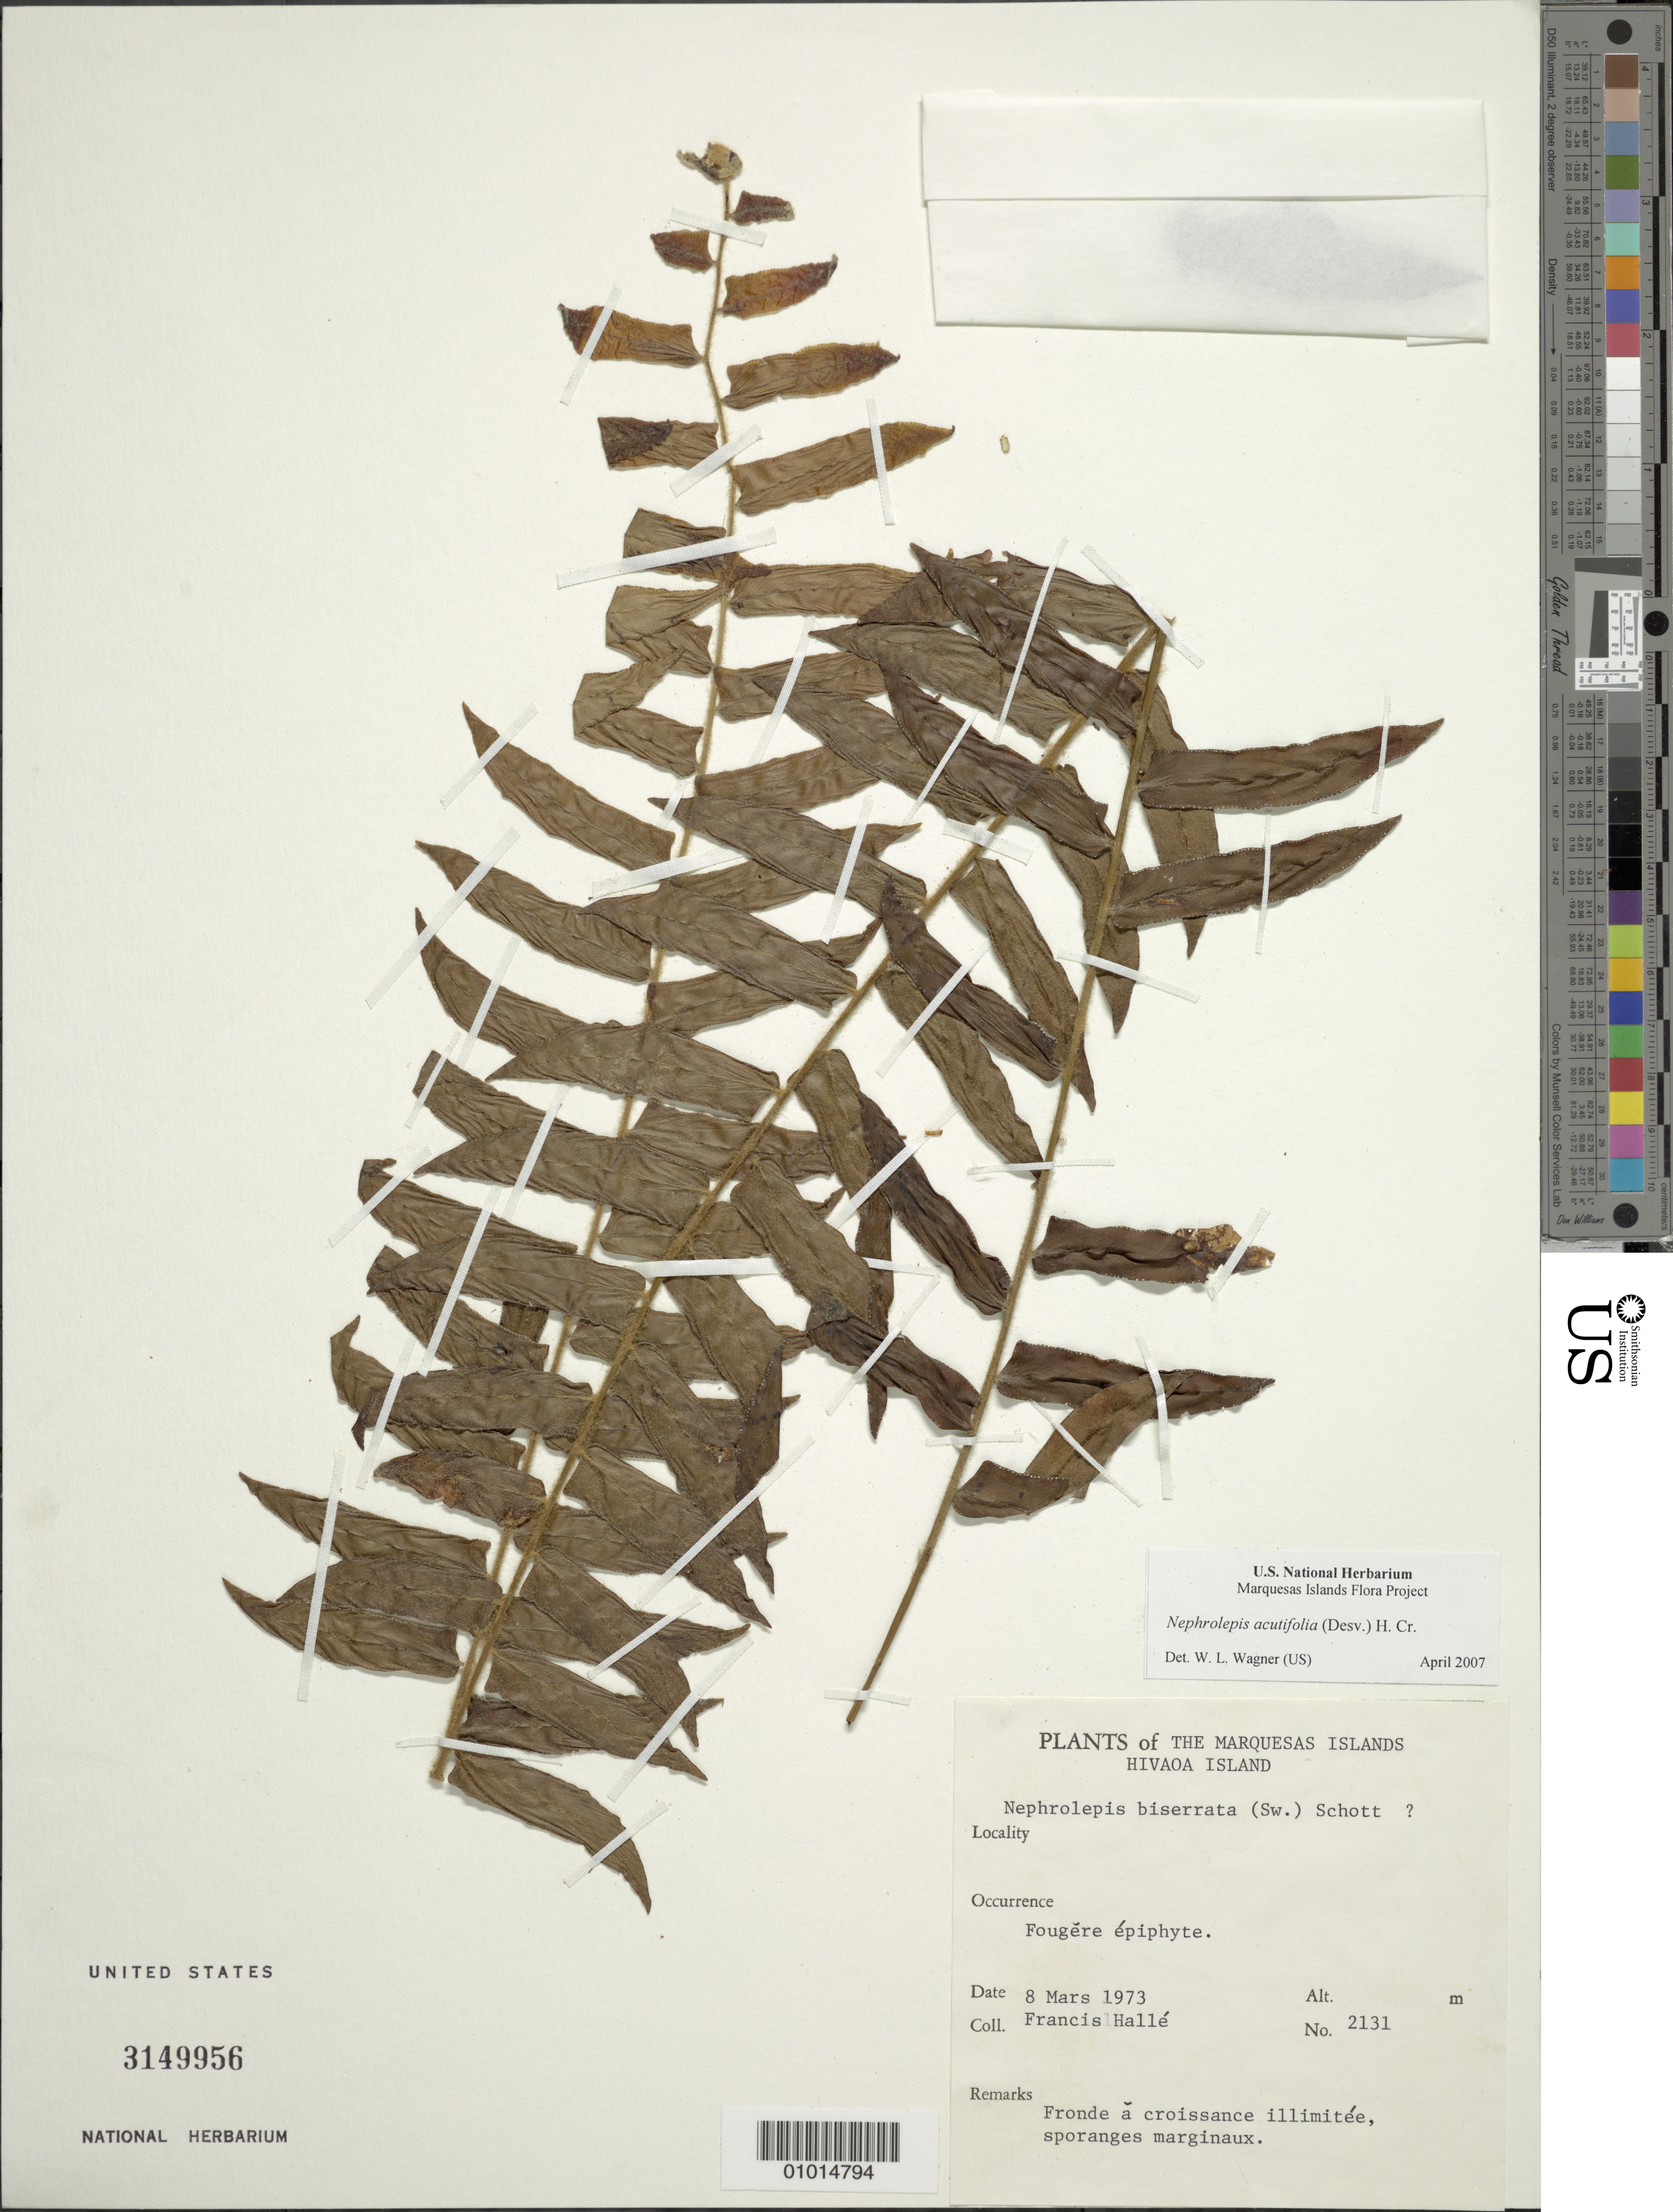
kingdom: Plantae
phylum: Tracheophyta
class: Polypodiopsida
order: Polypodiales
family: Nephrolepidaceae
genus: Nephrolepis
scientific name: Nephrolepis acutifolia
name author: (Desv.) Chr.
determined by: Wagner, W. L., (BOT), Smithsonian Institution - National Museum of Natural History (UNITED STATES)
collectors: F. Hallé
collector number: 2131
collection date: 1973-03-08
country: French Polynesia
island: Hiva Oa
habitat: Fougère épiphyte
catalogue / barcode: US 3149956